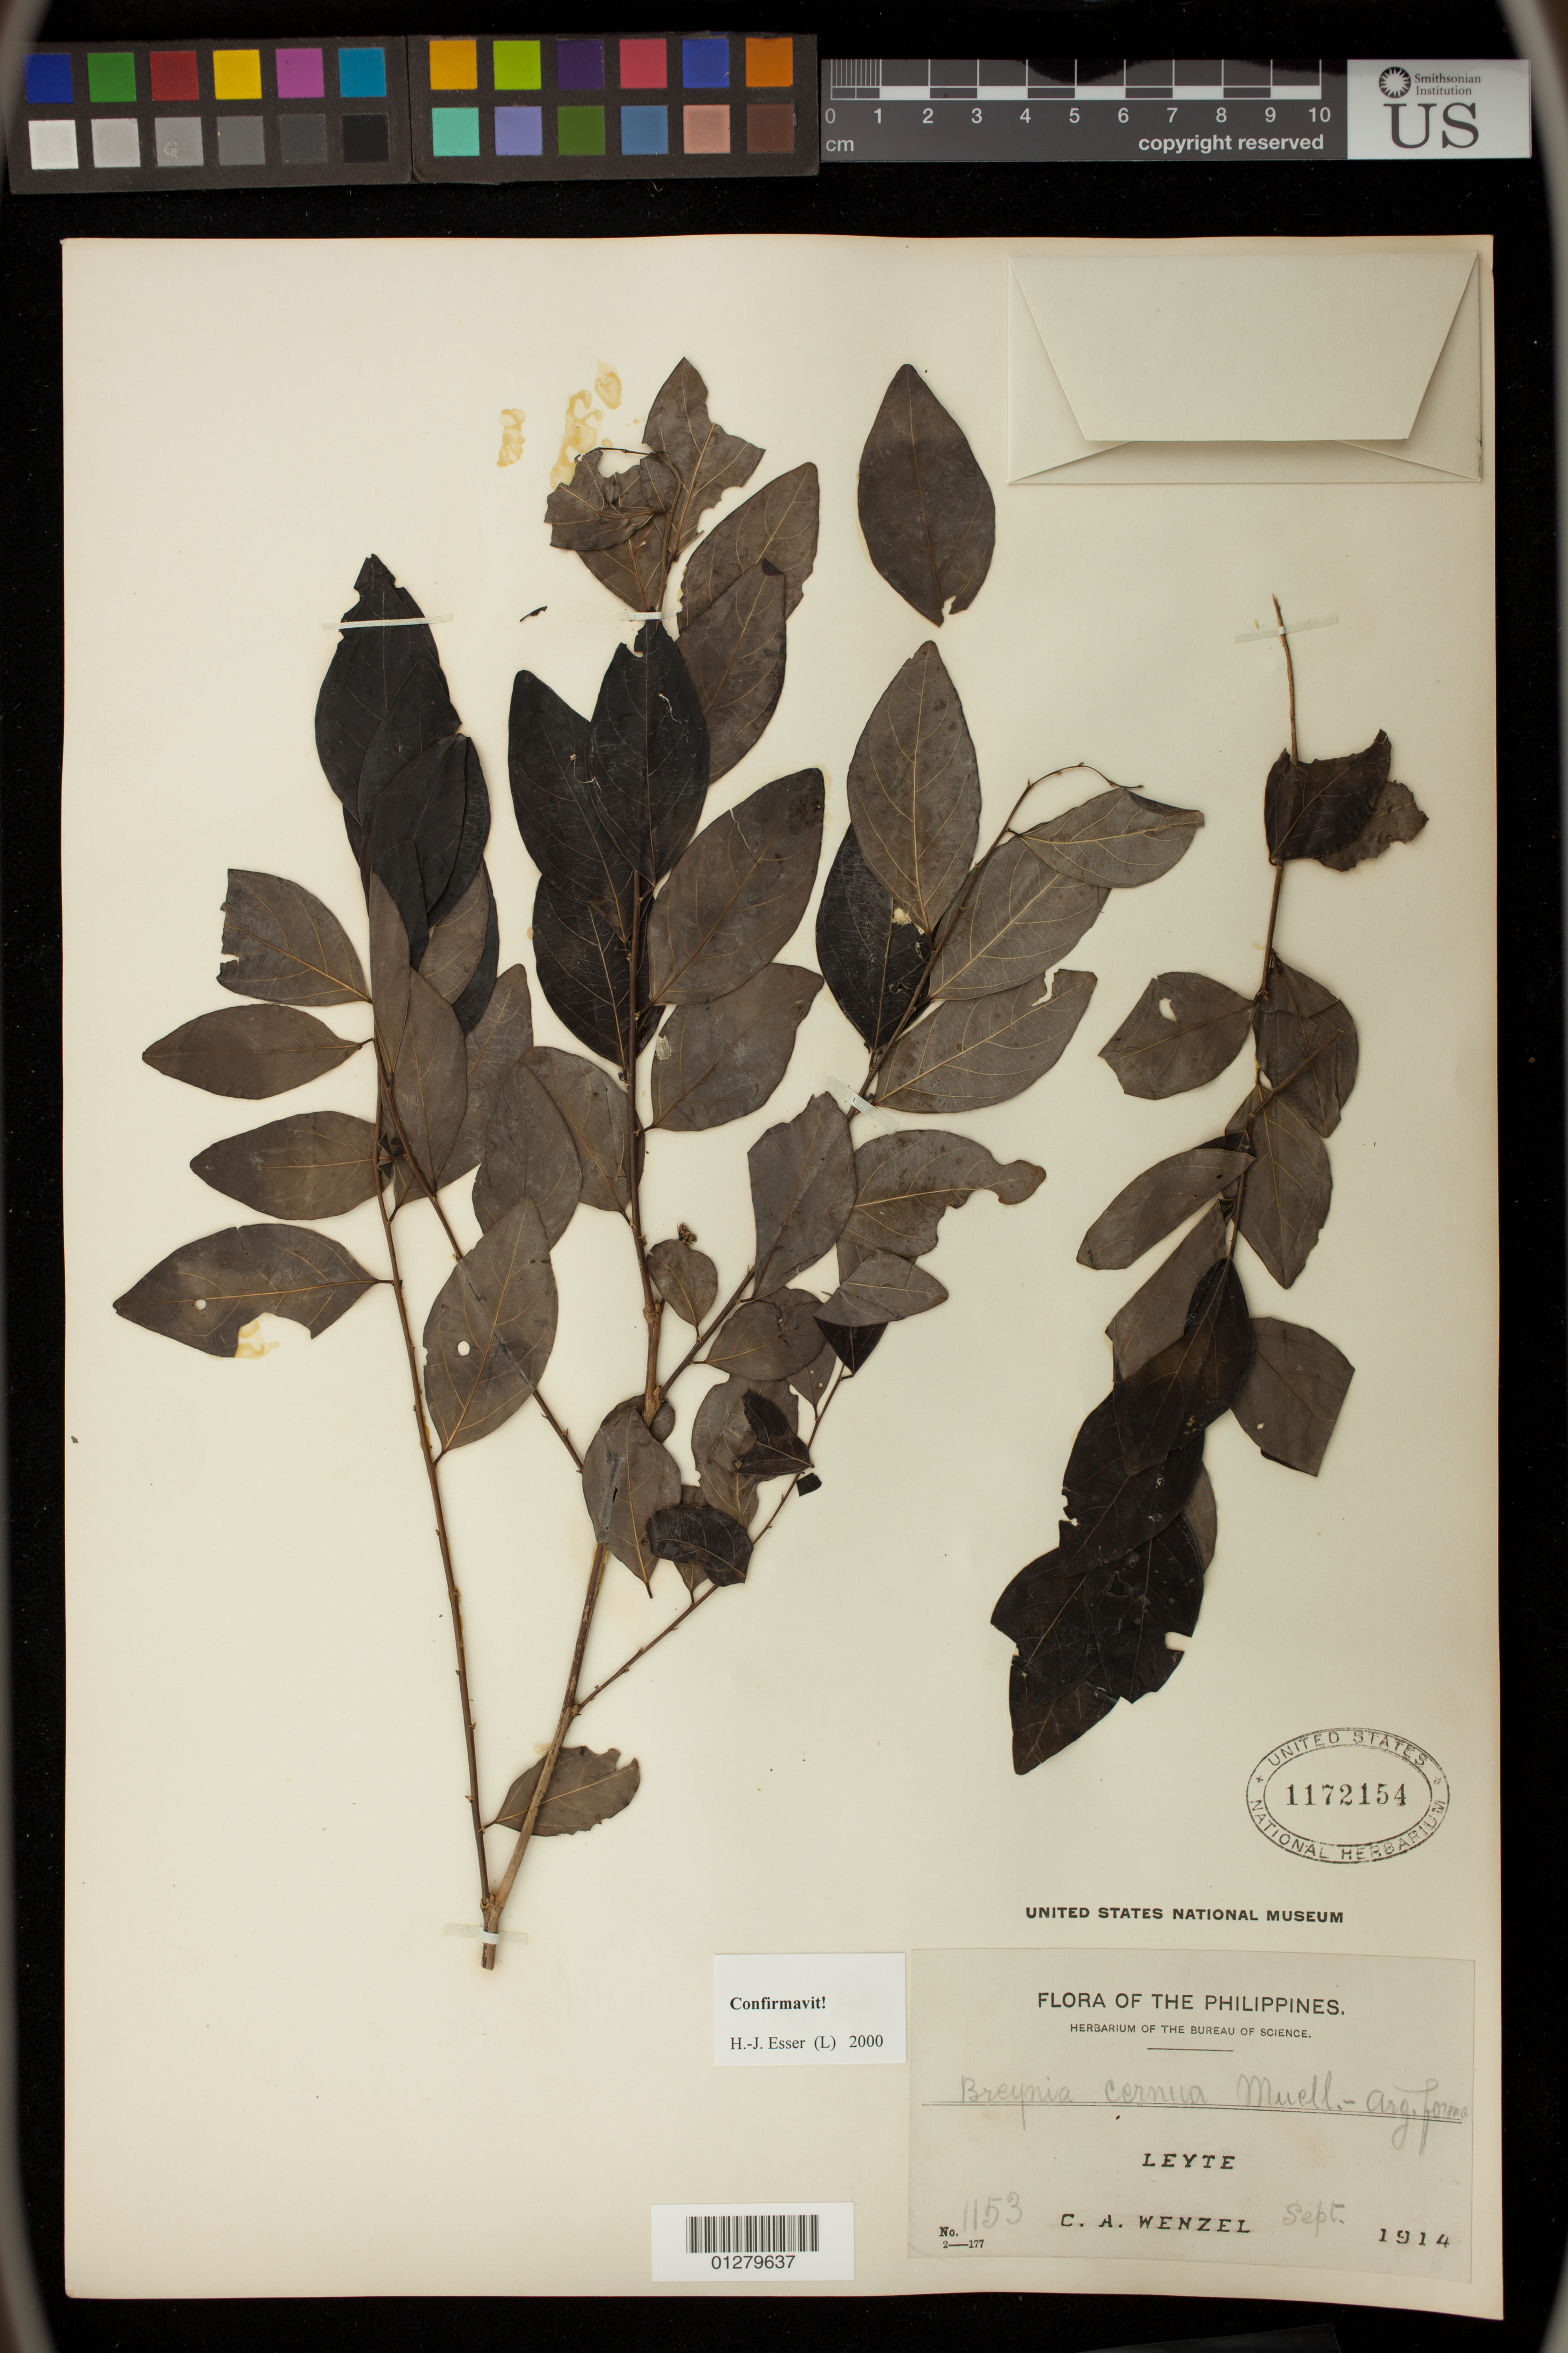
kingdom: Plantae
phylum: Tracheophyta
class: Magnoliopsida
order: Malpighiales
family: Phyllanthaceae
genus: Breynia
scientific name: Breynia cernua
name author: (Poir.) Müll. Arg.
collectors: C. Wenzel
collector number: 1153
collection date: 1914-09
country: Philippines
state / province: Eastern Visayas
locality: Leyte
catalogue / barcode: US 1172154